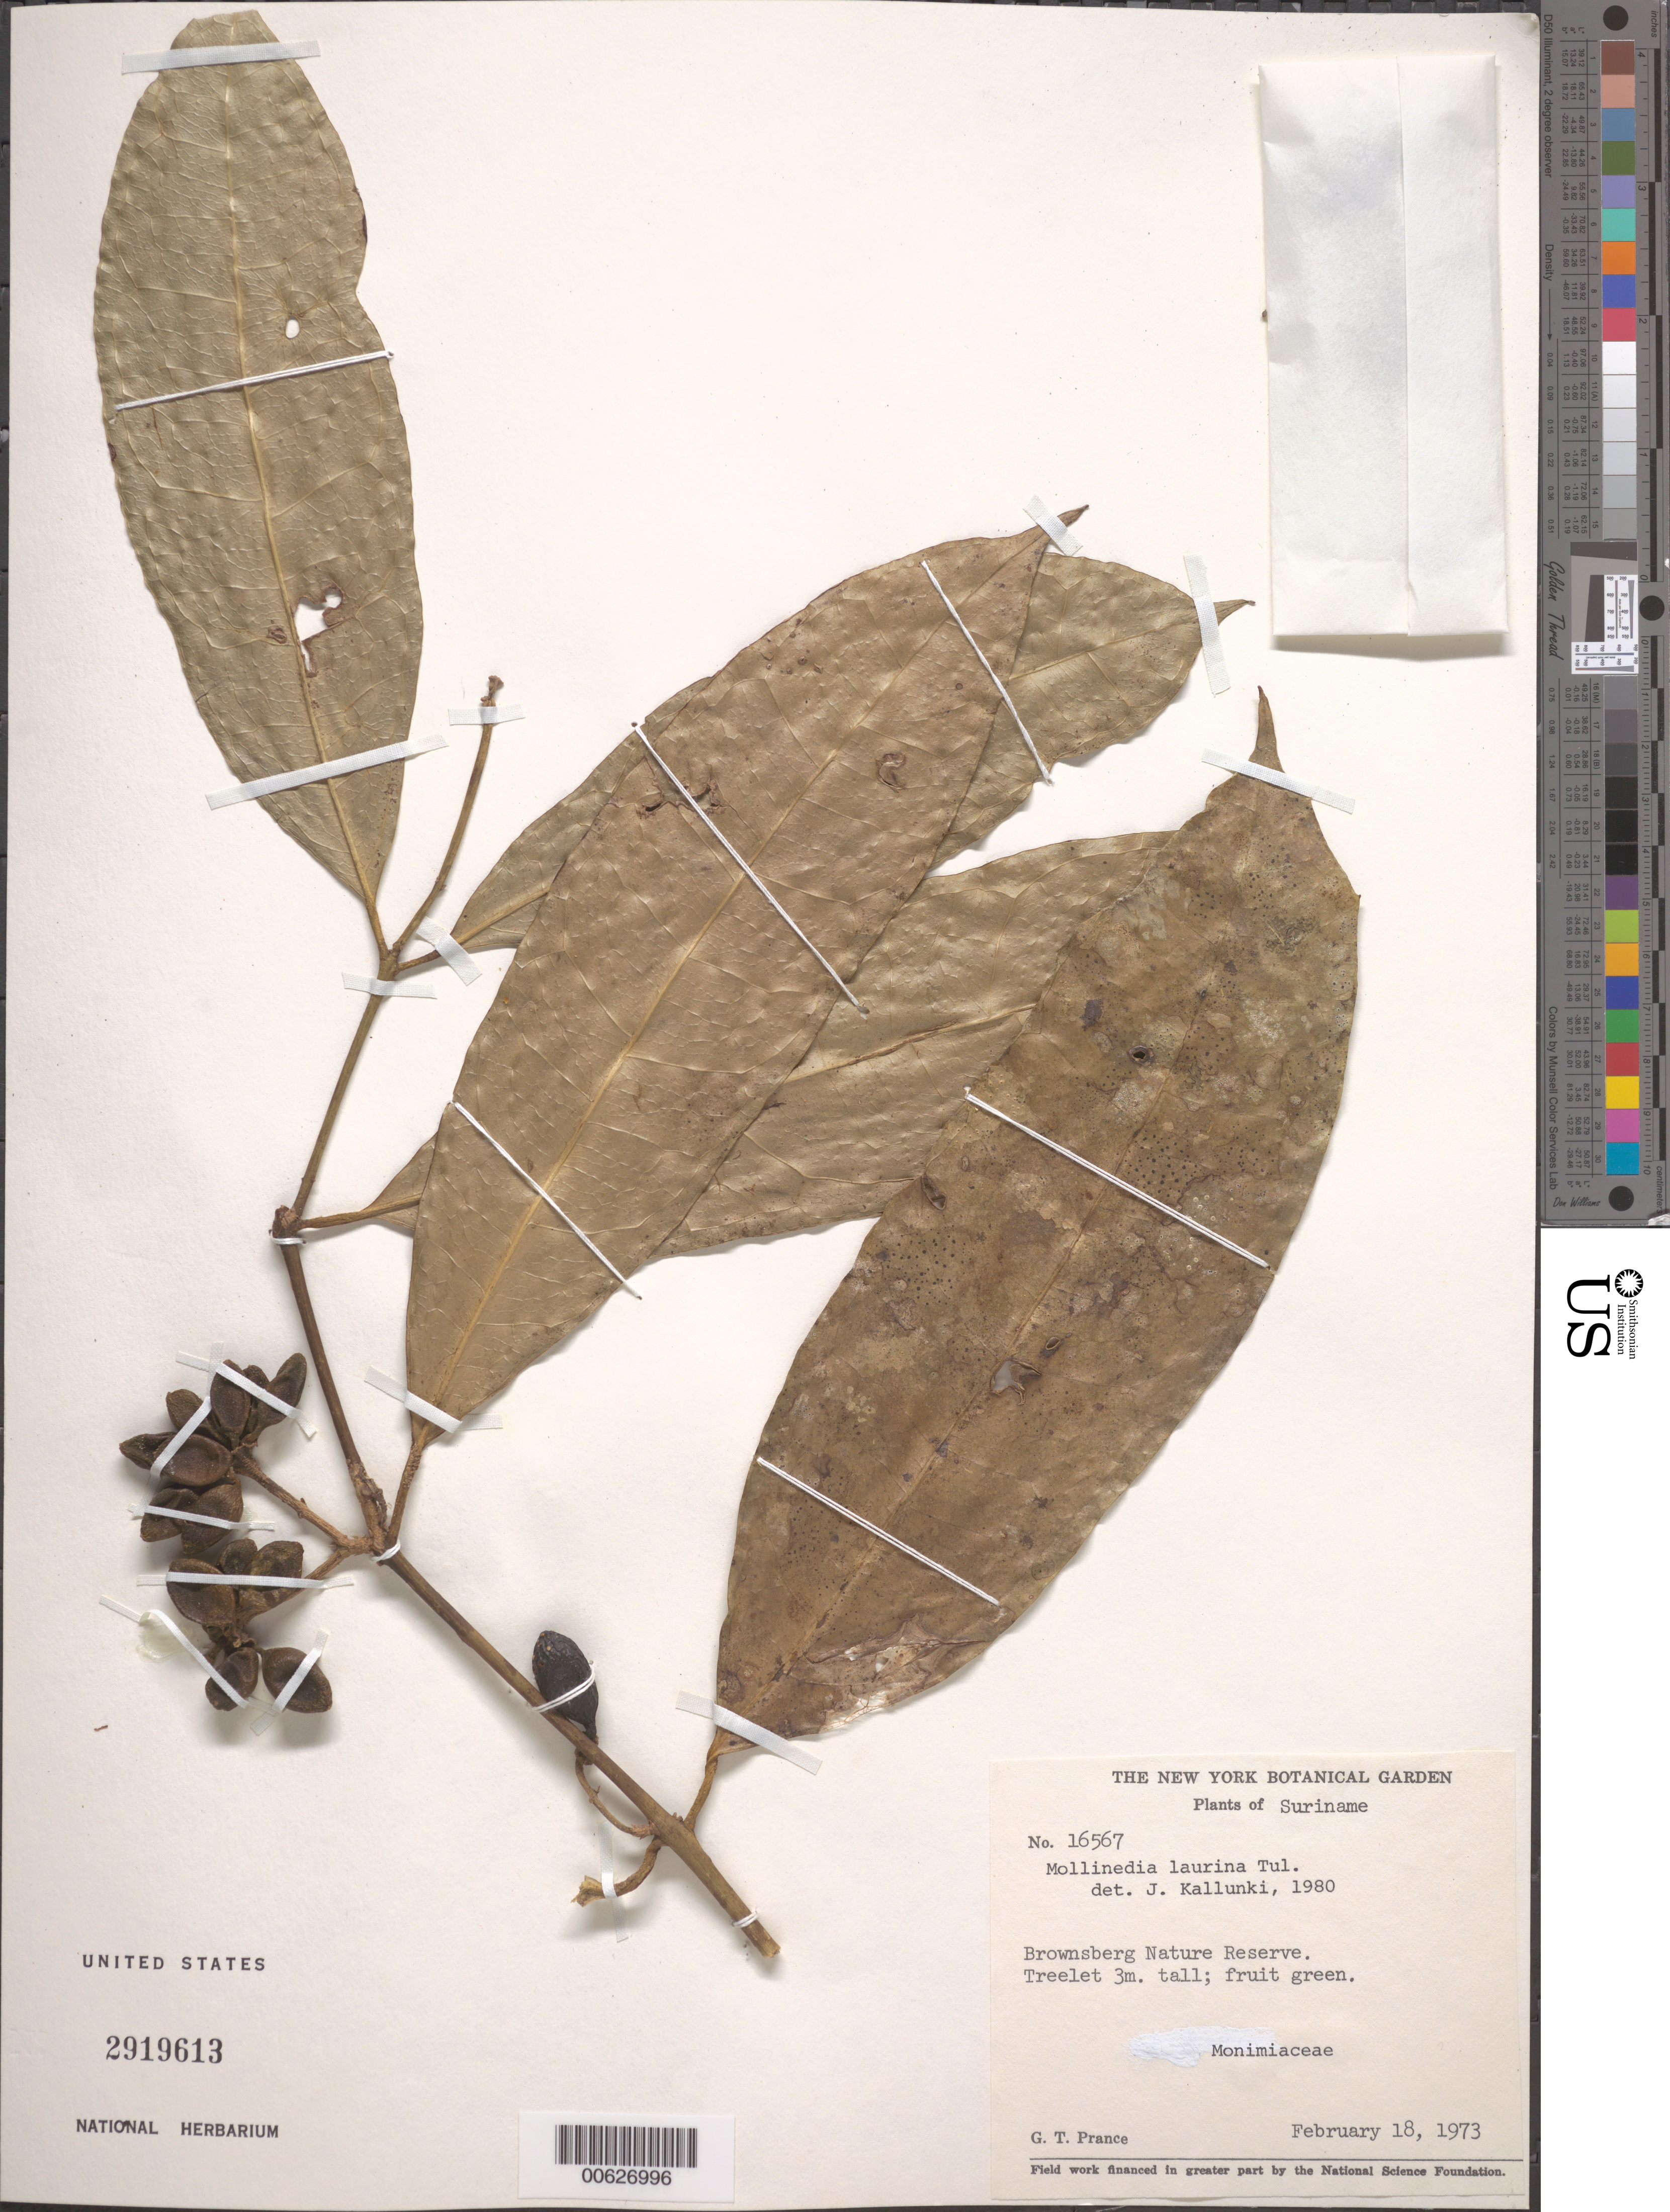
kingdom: Plantae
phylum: Tracheophyta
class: Magnoliopsida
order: Laurales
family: Monimiaceae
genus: Mollinedia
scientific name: Mollinedia laurina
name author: Tul.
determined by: Kallunki, Jacquelyn A.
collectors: G. T. Prance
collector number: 16567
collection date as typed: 18-Feb-73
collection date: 1973-02-18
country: Suriname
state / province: Brokopondo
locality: Brownsberg Nature Reserve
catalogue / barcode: US 2919613